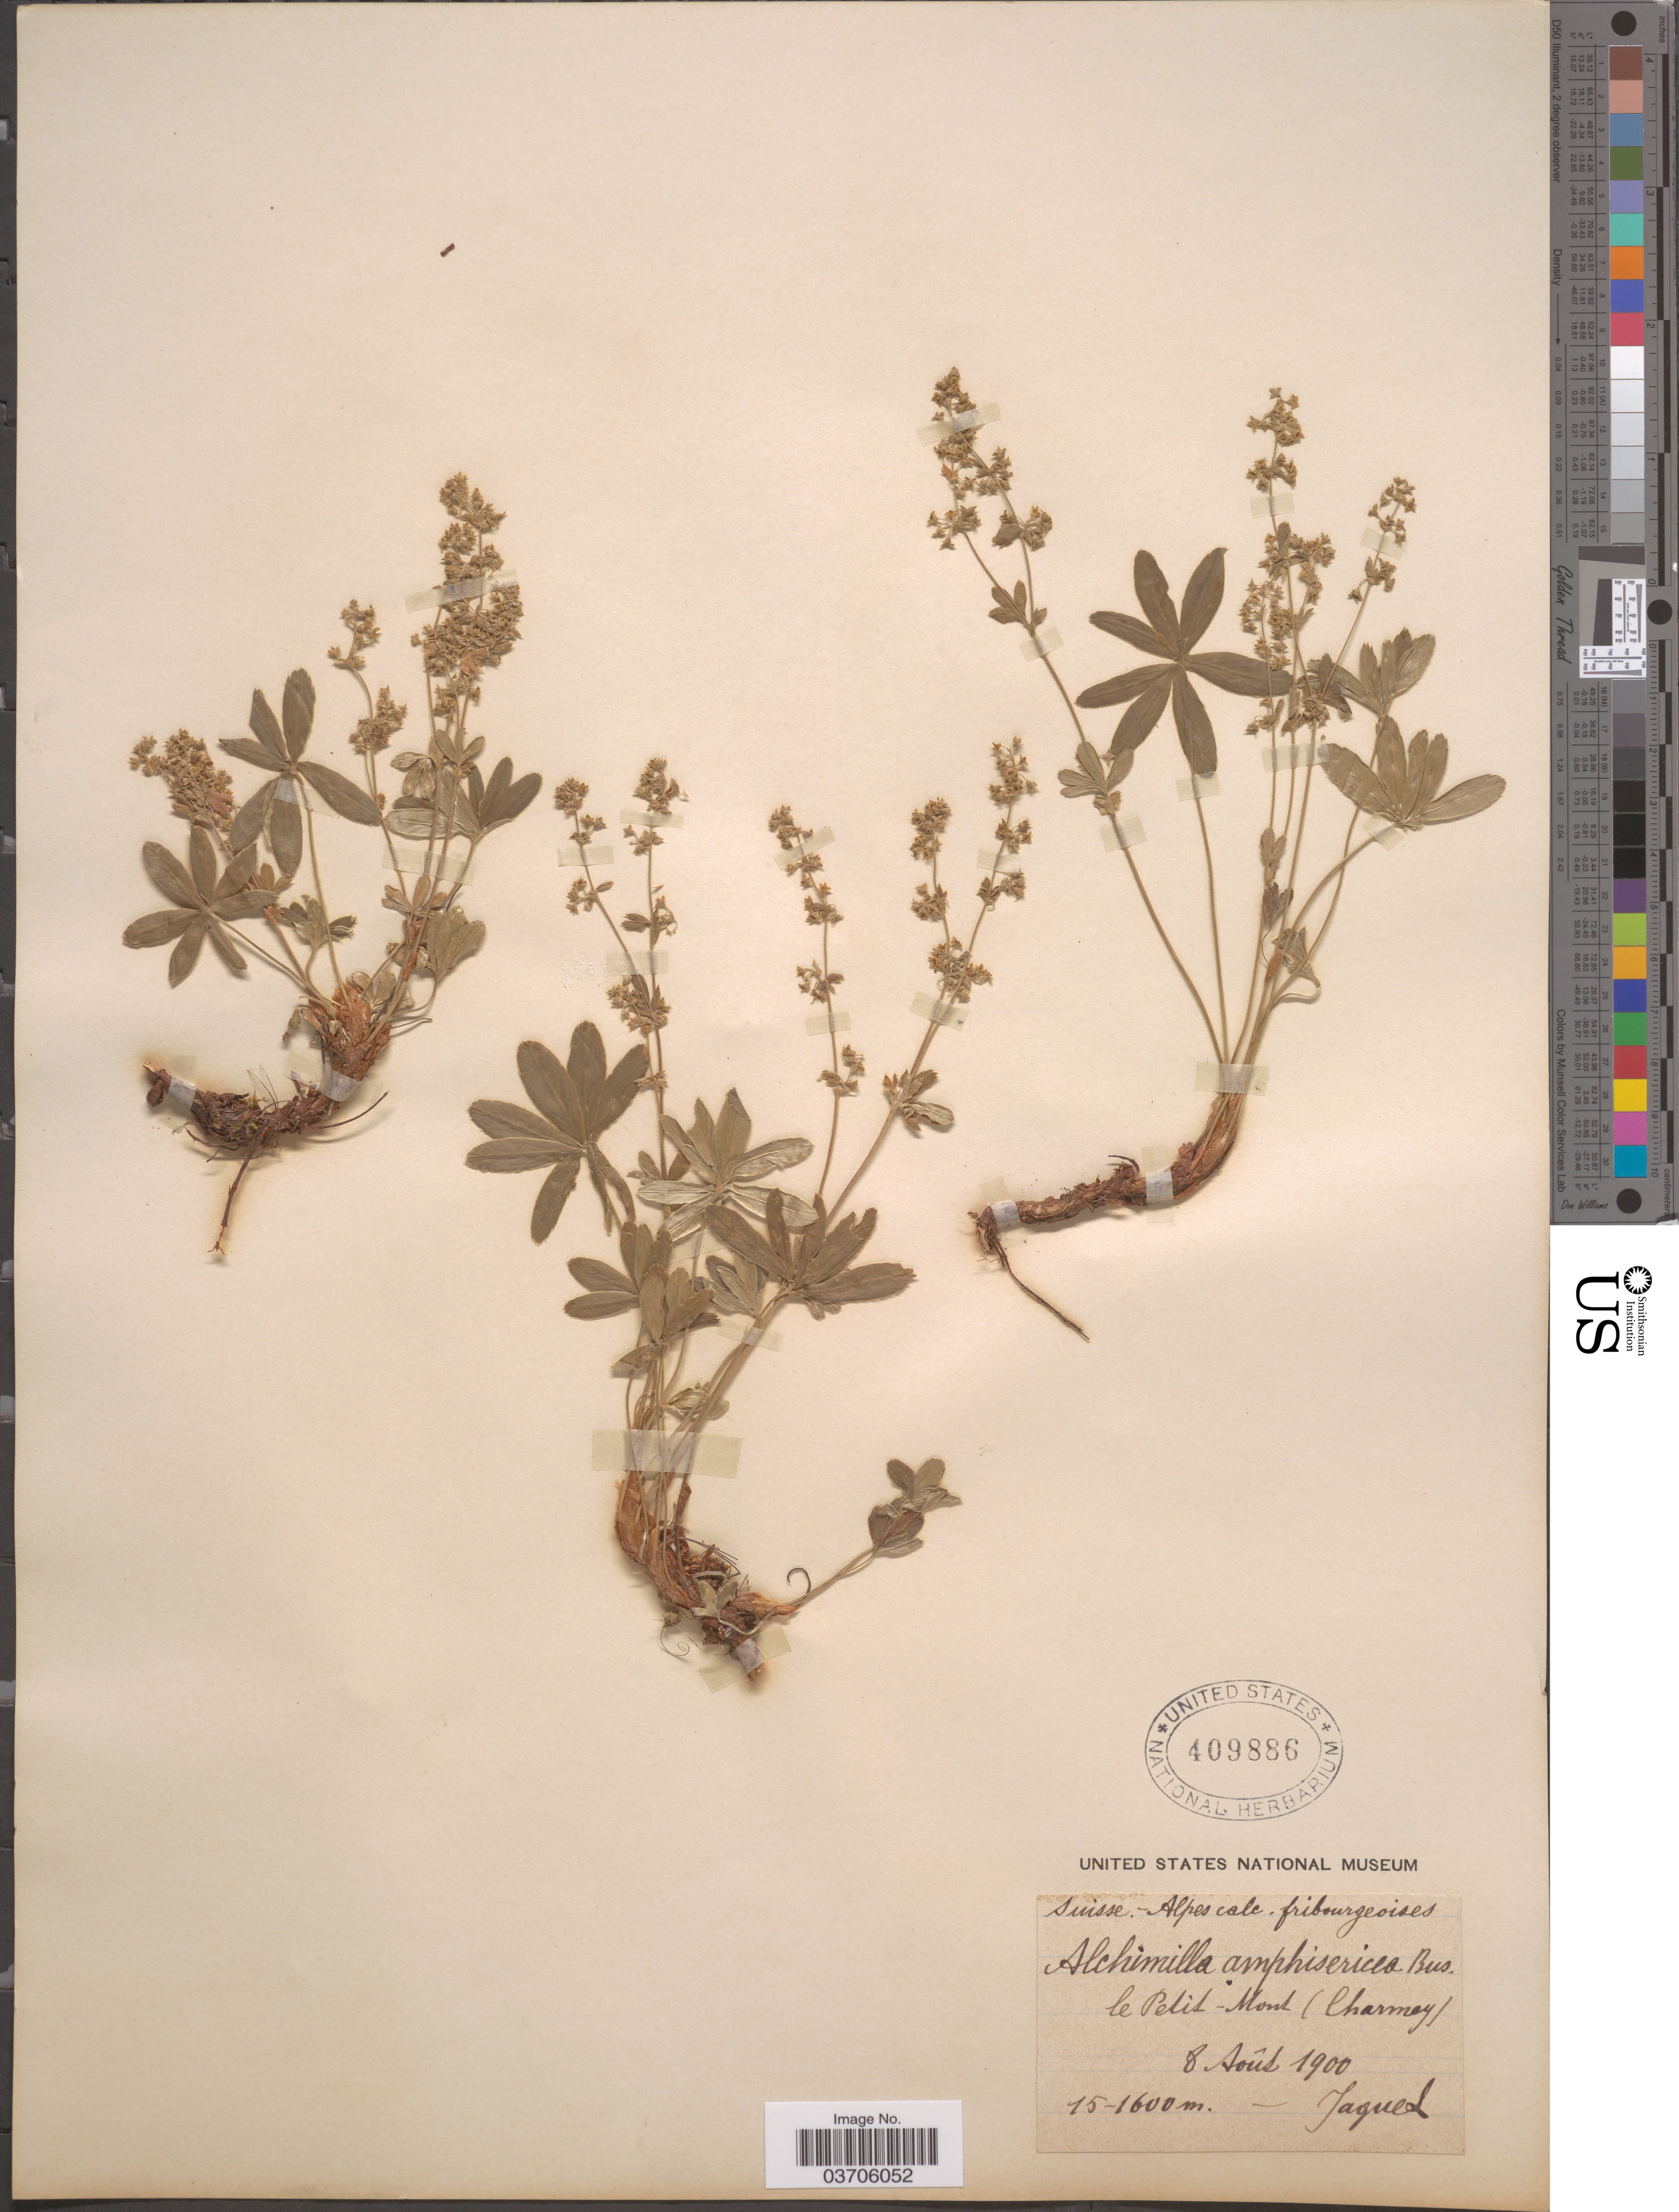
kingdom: Plantae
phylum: Tracheophyta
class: Magnoliopsida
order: Rosales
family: Rosaceae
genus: Alchemilla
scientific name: Alchemilla amphisericea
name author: Dörfl. ex Schube & Dalla Torre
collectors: -. Jaquet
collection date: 1900-08-08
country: Switzerland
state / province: Fribourg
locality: Suisse - Alpes calc. fribourgeoises. Le Petit - Mont (Charmey).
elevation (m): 1500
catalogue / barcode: US 409886